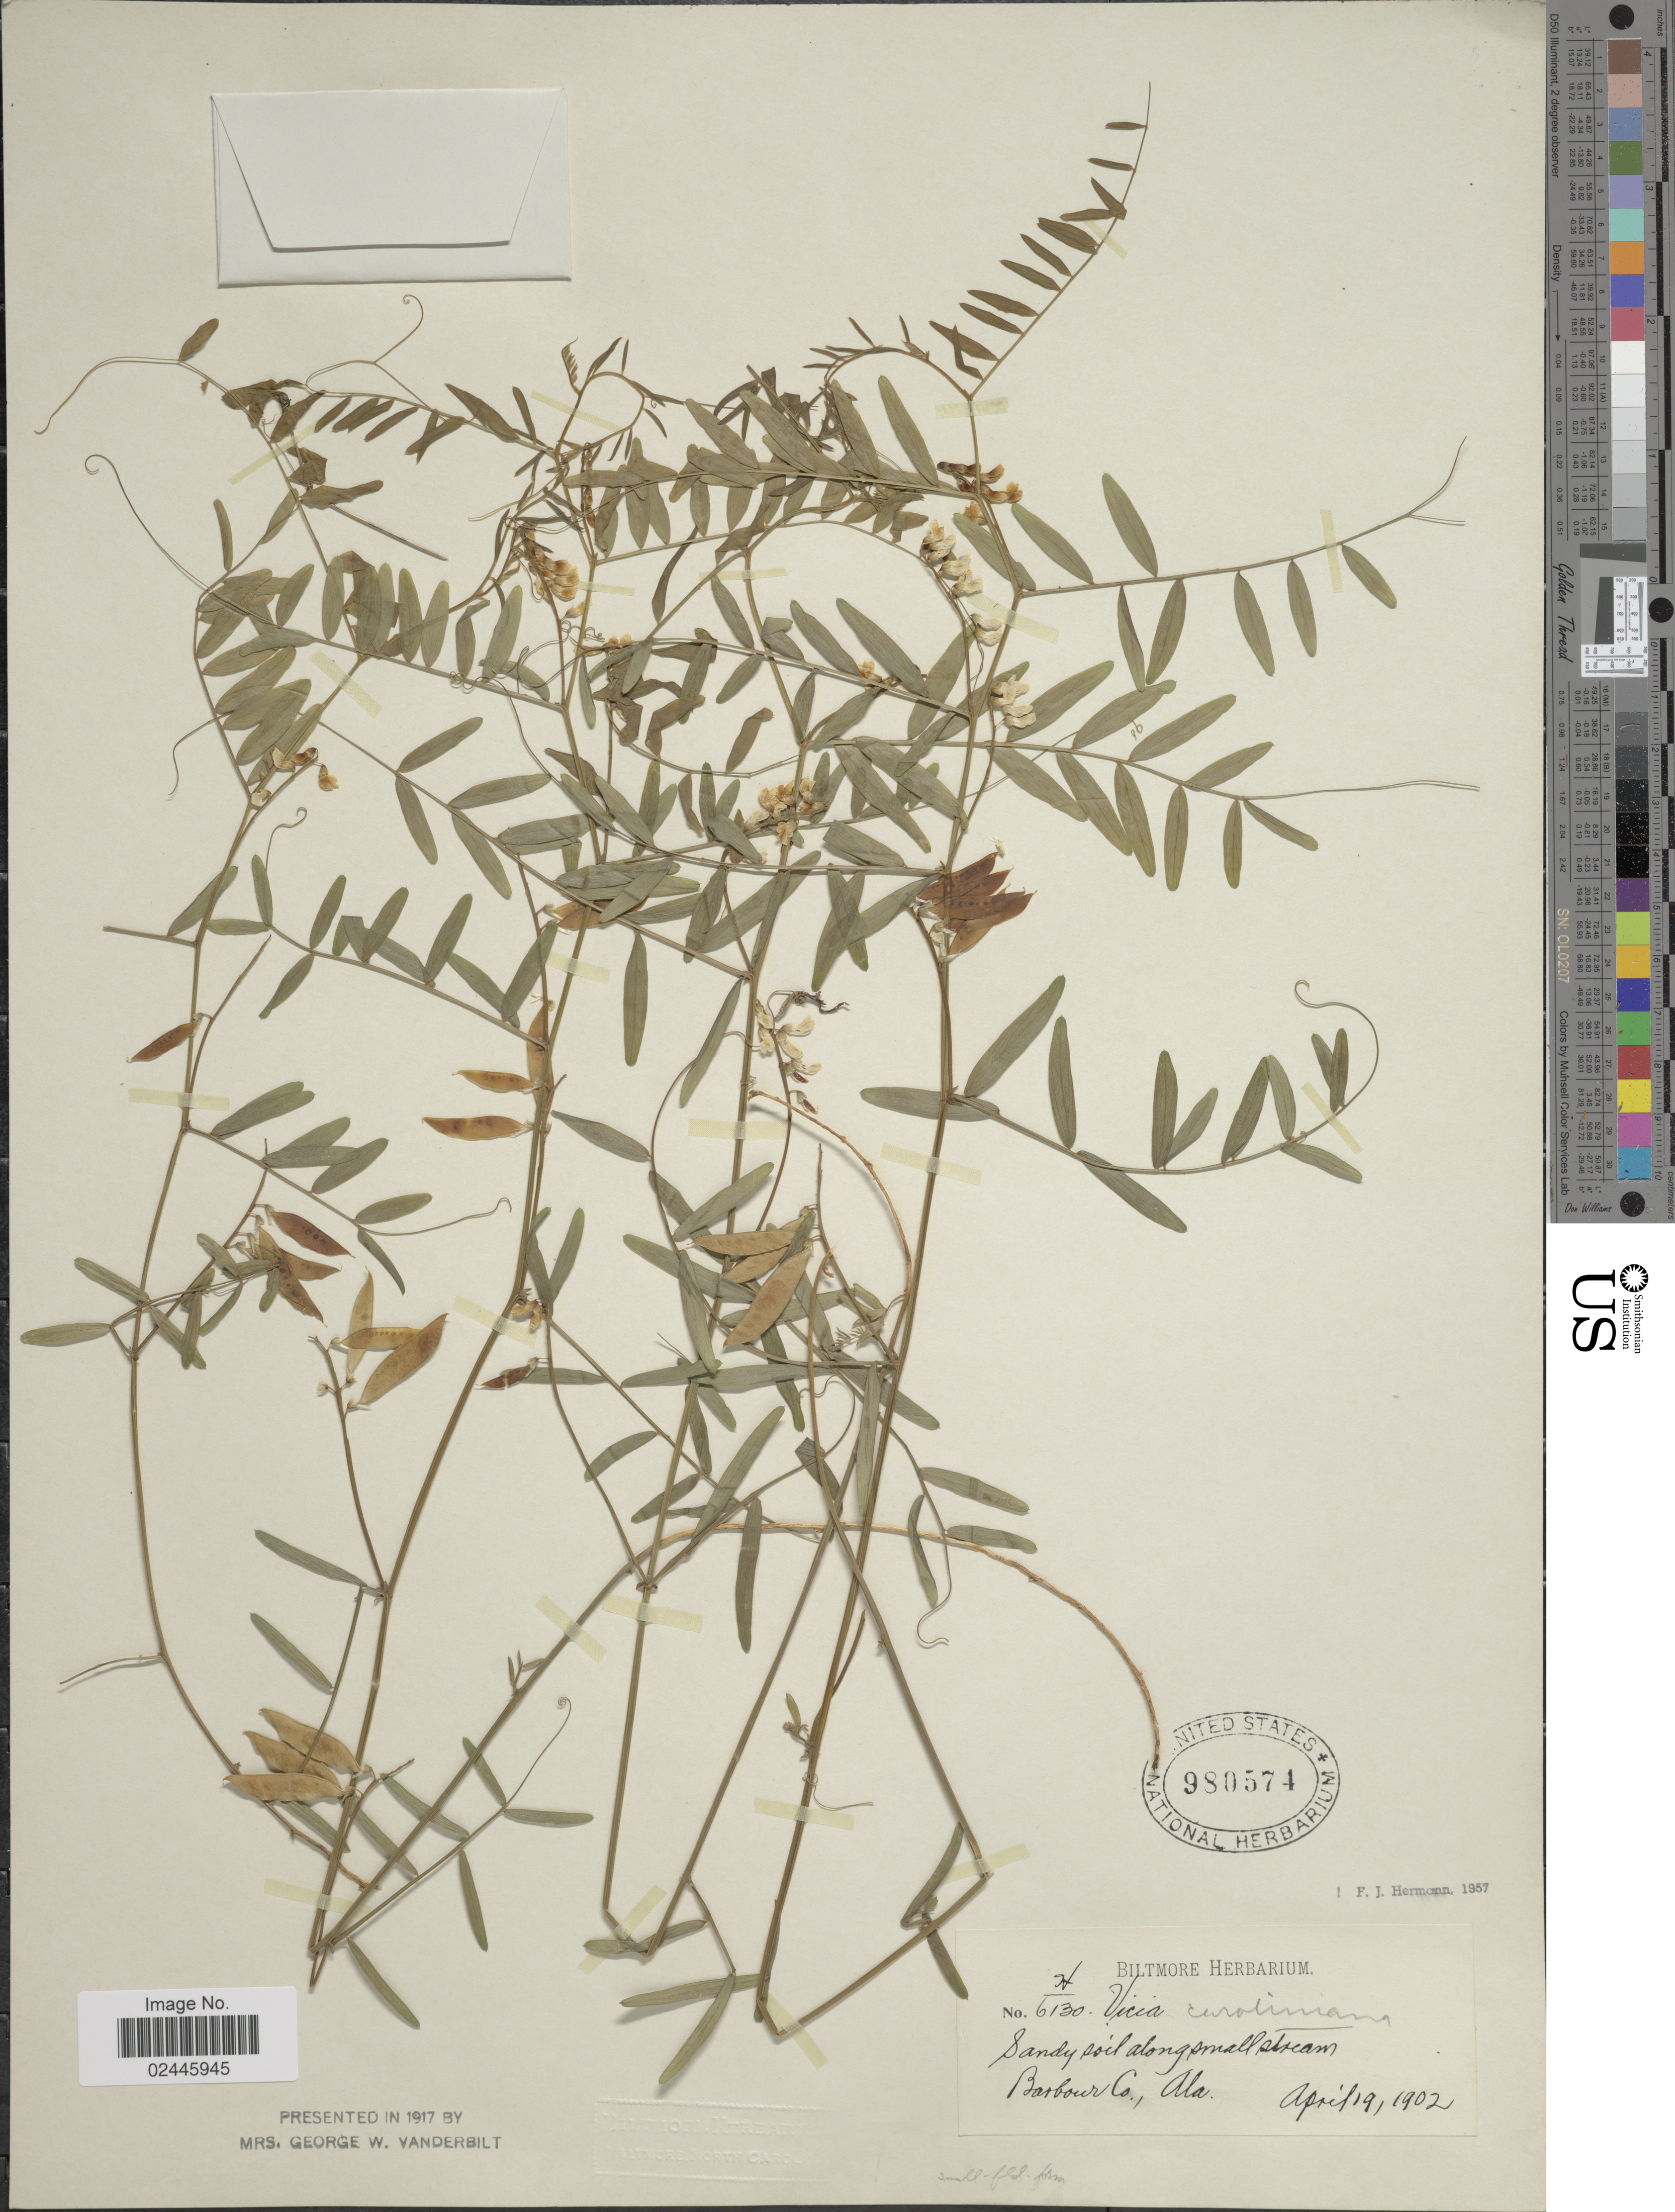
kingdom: Plantae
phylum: Tracheophyta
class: Magnoliopsida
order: Fabales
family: Fabaceae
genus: Vicia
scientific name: Vicia caroliniana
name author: Walter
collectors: ex herb. Biltmore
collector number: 6130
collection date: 1902-04-19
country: United States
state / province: Alabama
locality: Barbour Co.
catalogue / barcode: US 980574